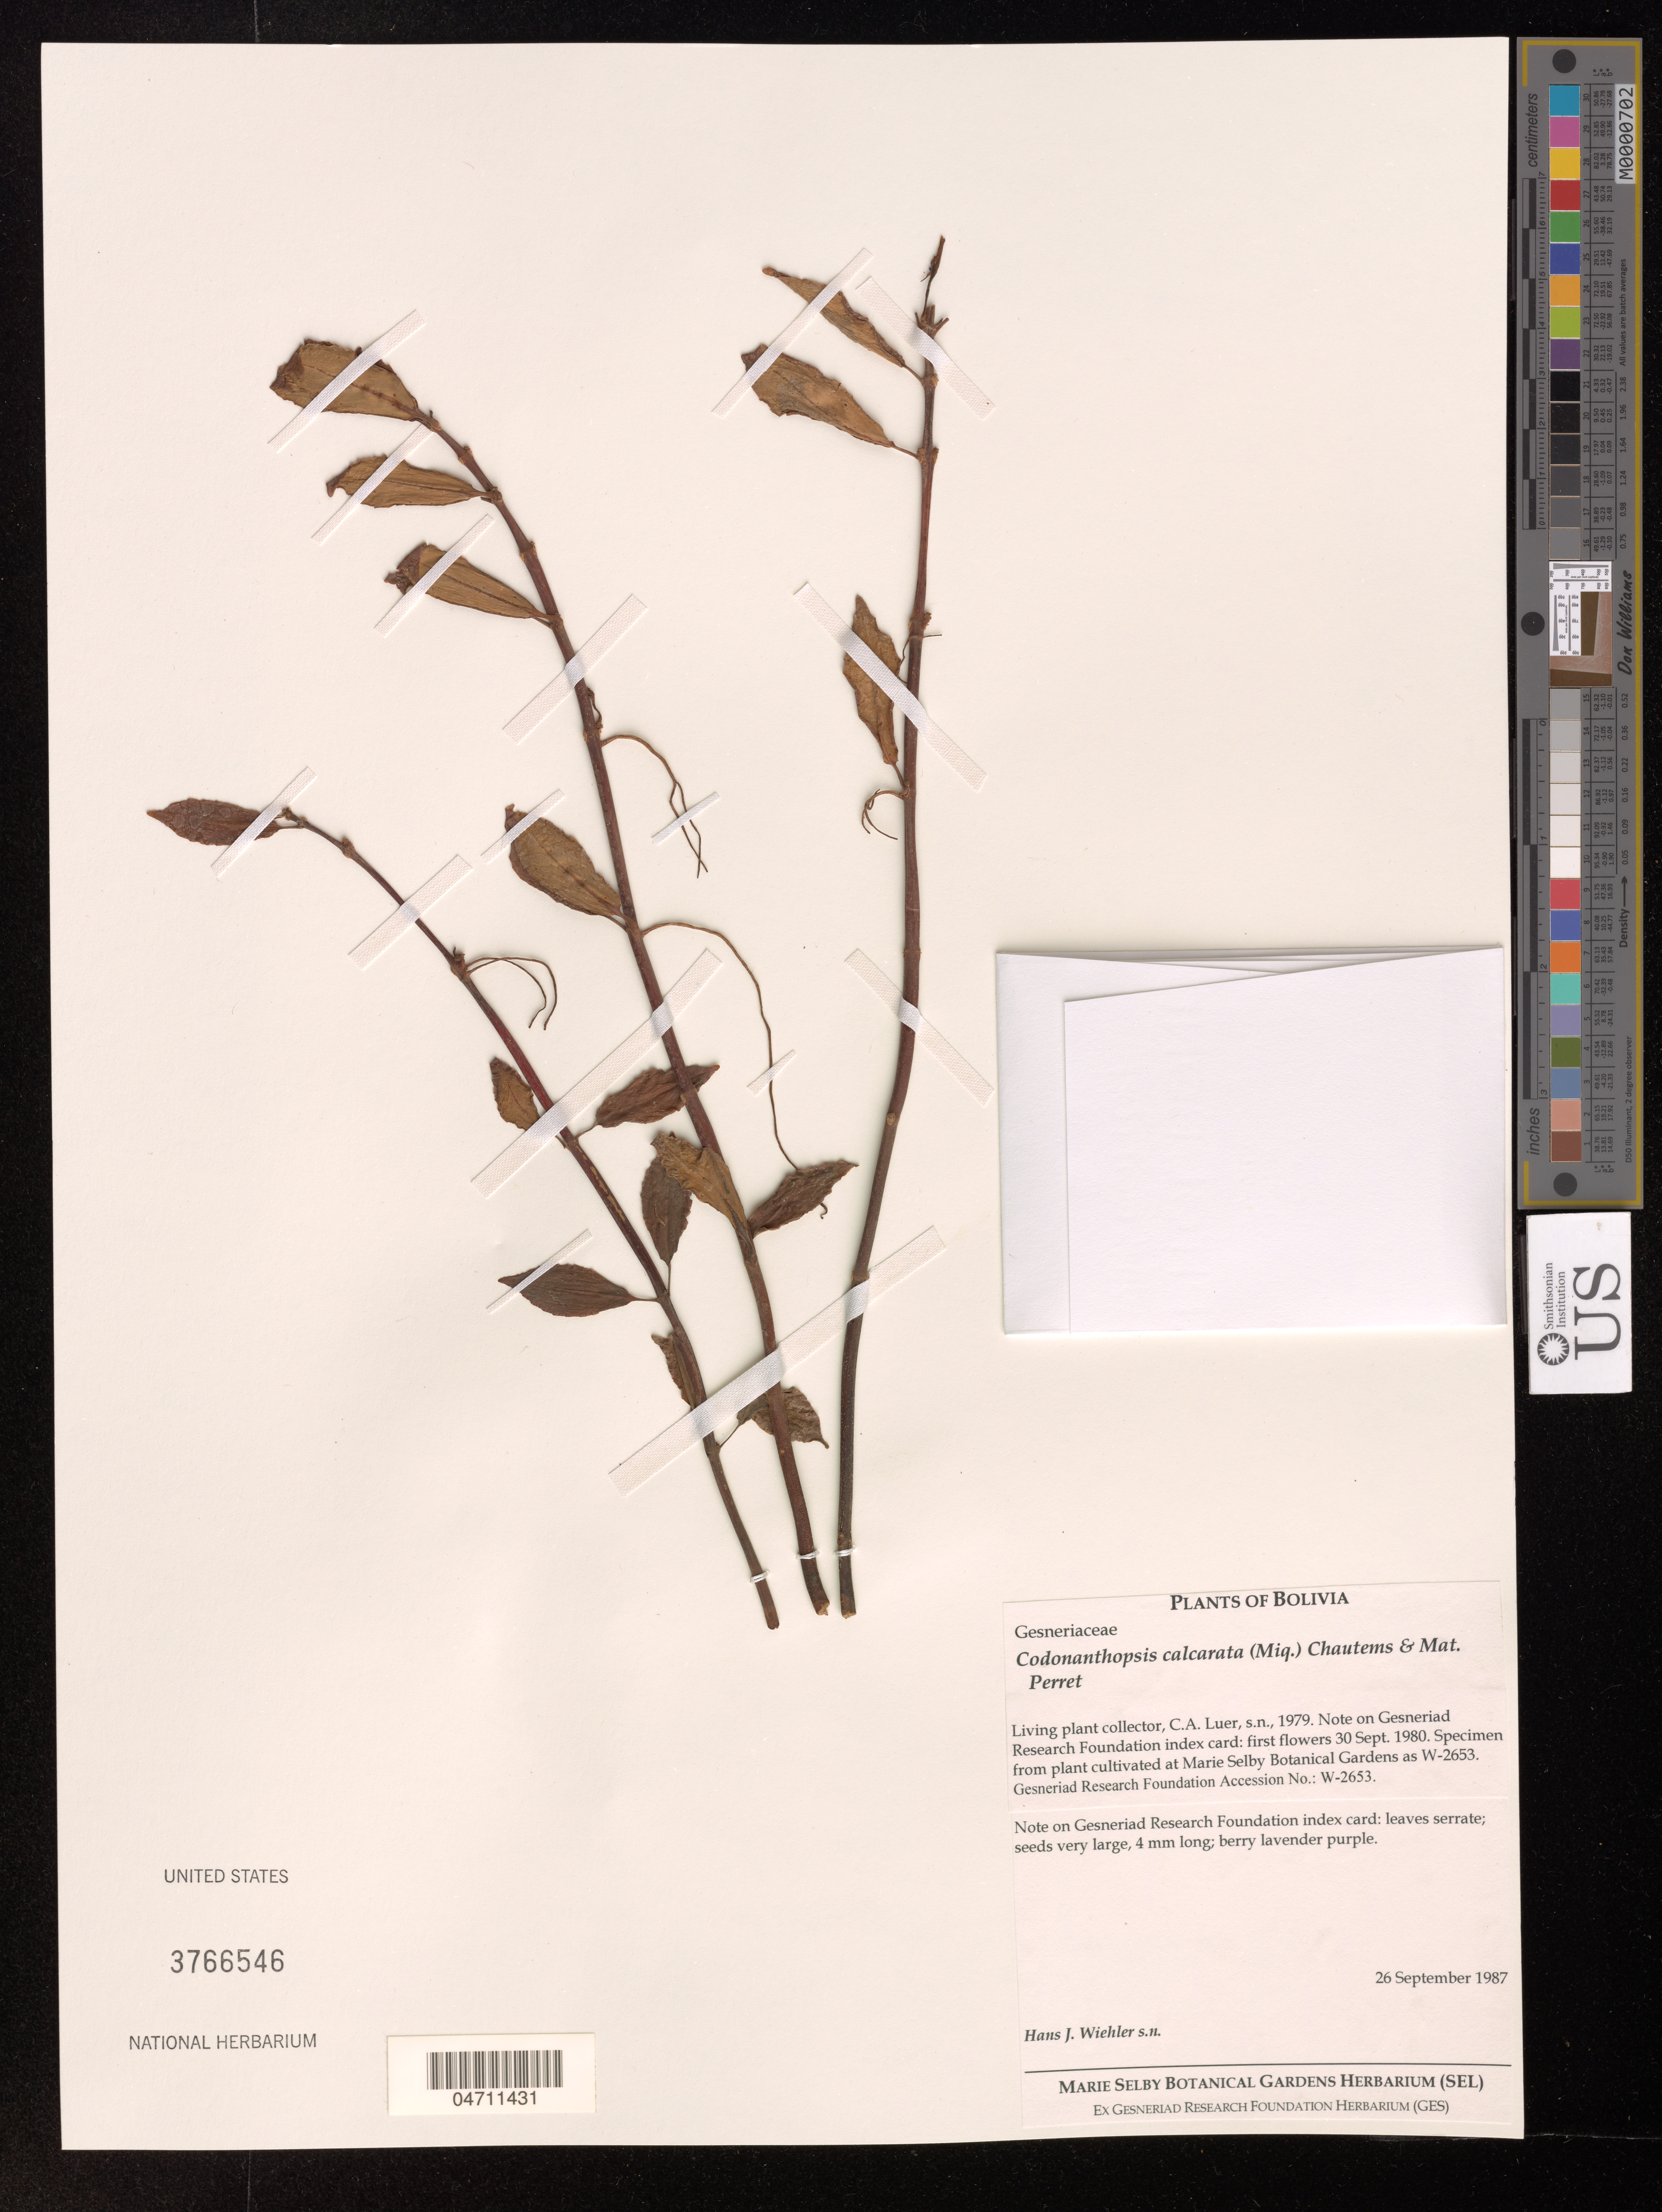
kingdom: Plantae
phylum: Tracheophyta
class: Magnoliopsida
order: Lamiales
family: Gesneriaceae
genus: Codonanthopsis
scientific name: Codonanthopsis calcarata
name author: (Miq.) Chautems & Mat.Perret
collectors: H. Wiehler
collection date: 1980-09-30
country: United States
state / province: Florida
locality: Cultivated at Marie Selby Botanical Gardens.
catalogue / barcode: US 3766546